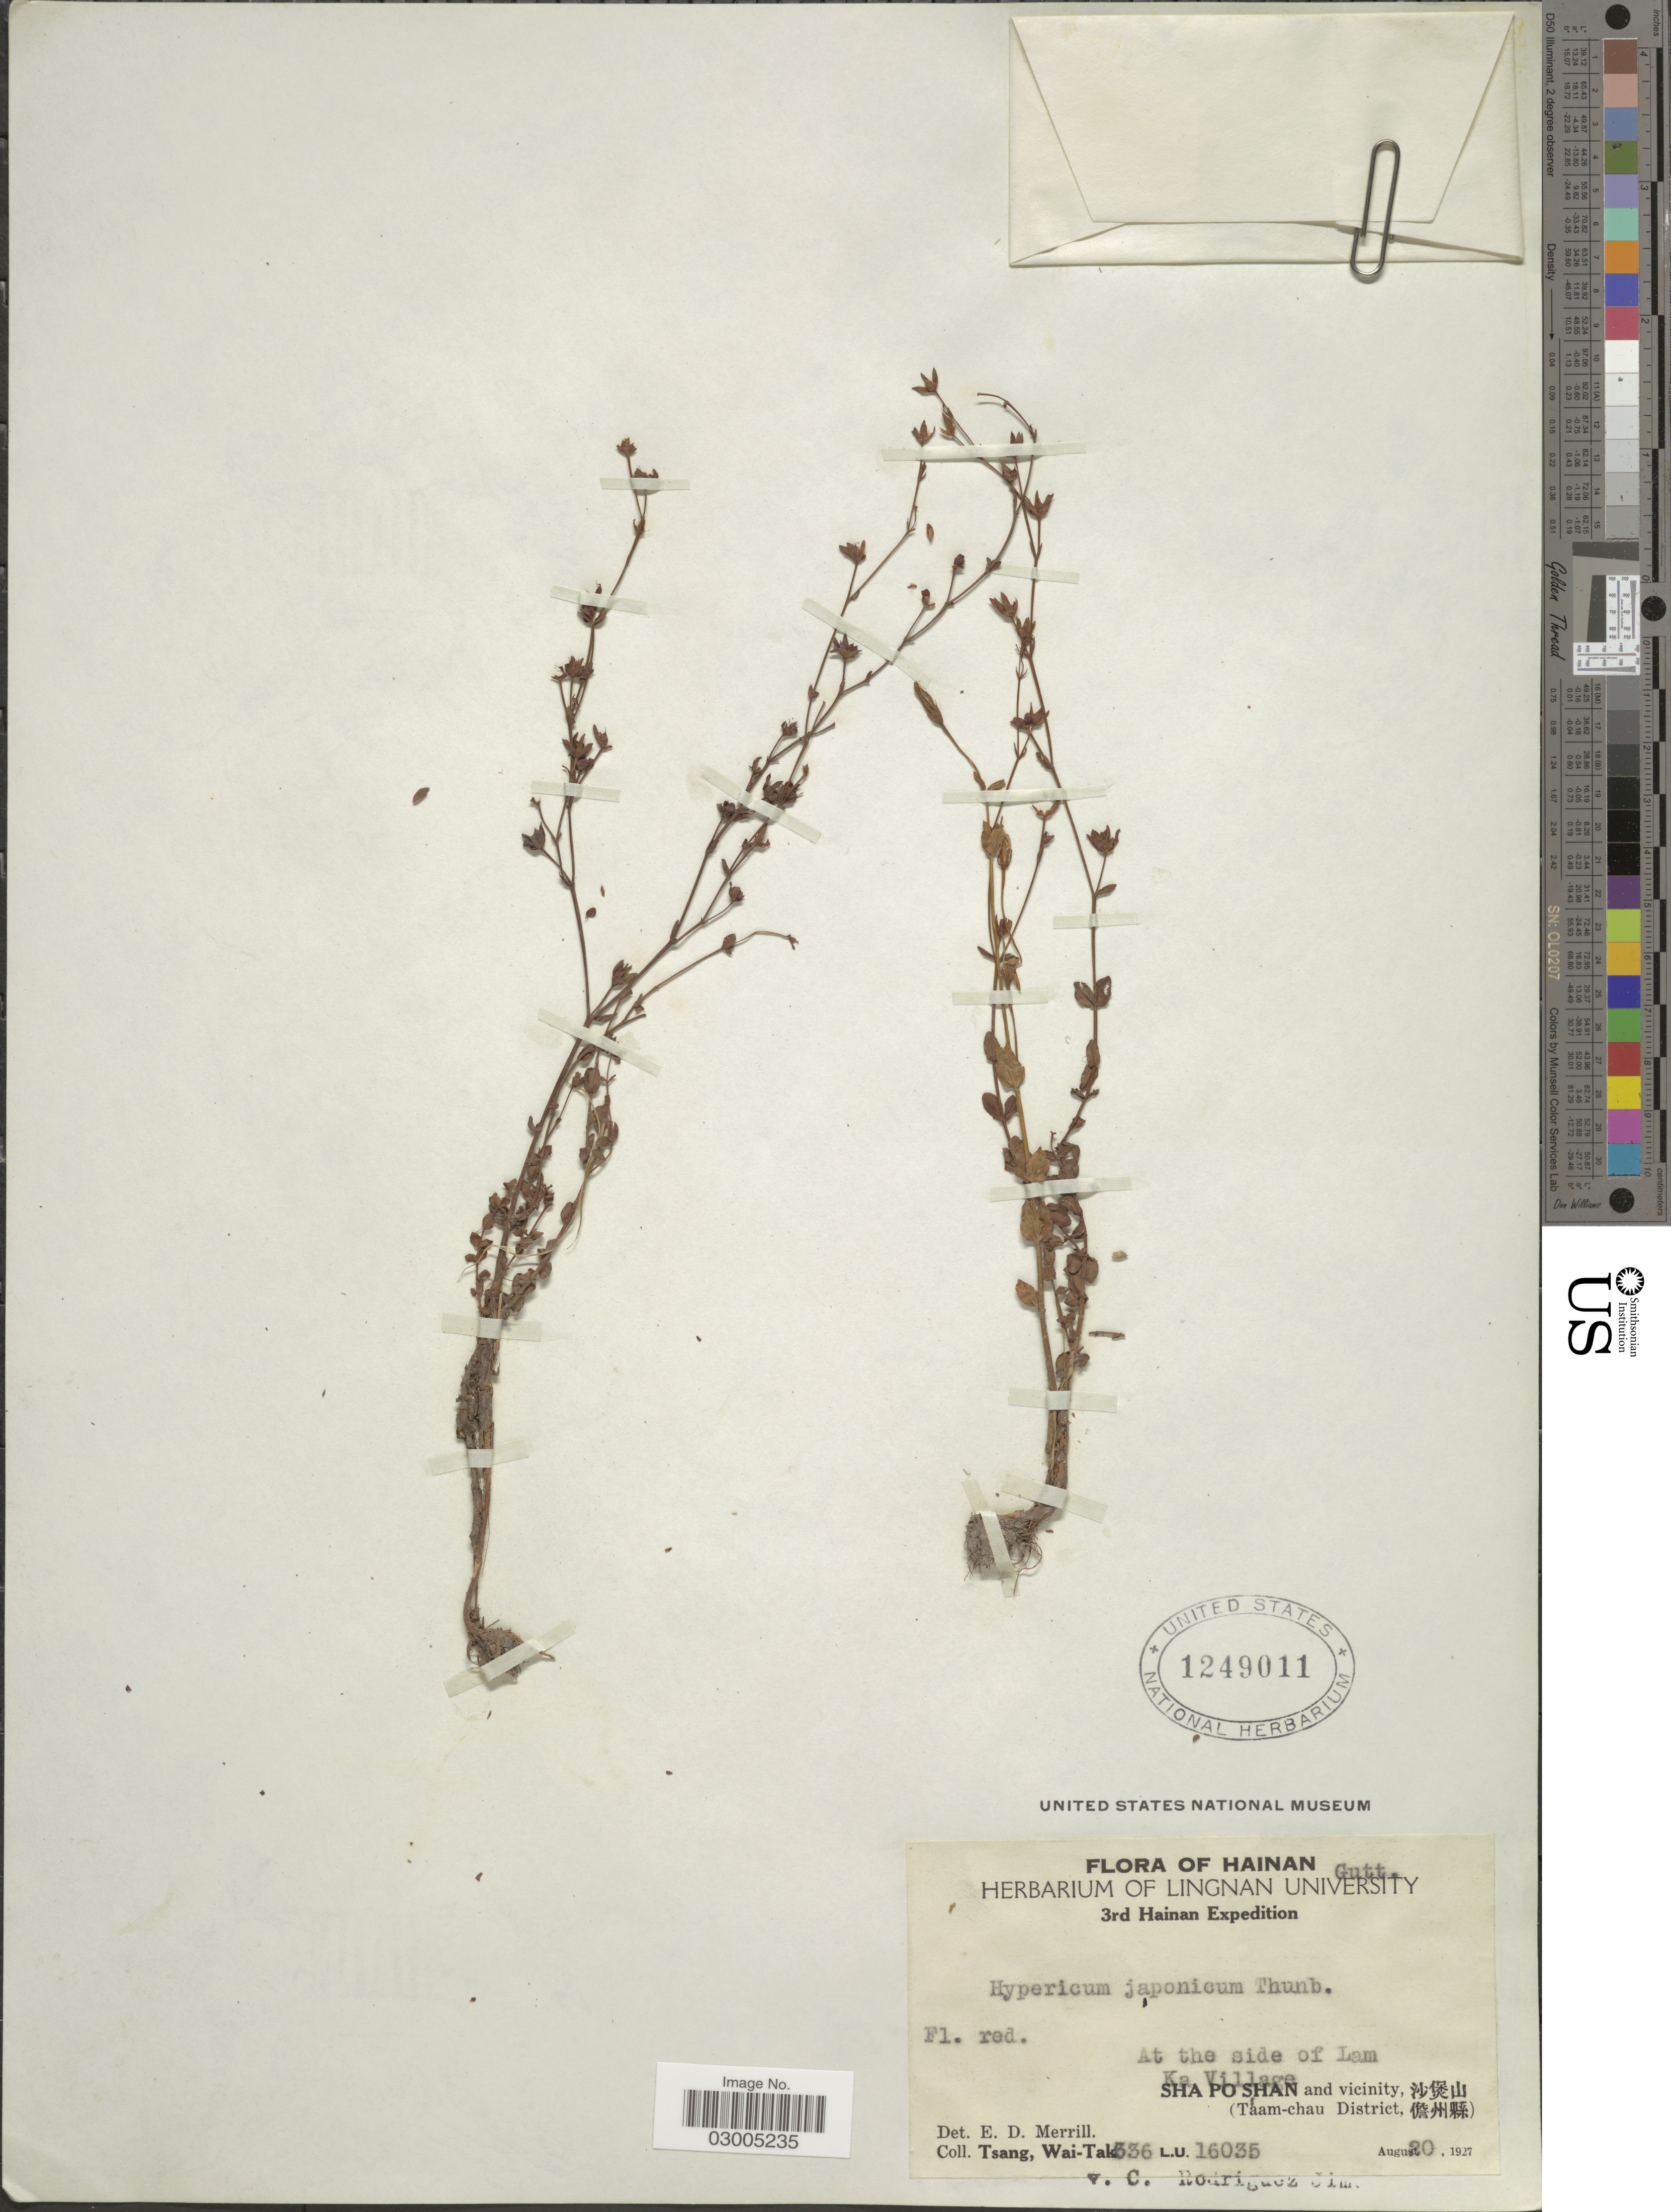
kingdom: Plantae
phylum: Tracheophyta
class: Magnoliopsida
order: Malpighiales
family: Hypericaceae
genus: Hypericum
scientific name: Hypericum japonicum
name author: Thunb.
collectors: W. T. Tsang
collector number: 536/16035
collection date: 1927-08-20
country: China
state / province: Hainan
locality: At the side of Lam Ka Village. Sha Po Shan and vicinity. (Taam-chau District).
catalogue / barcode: US 1249011